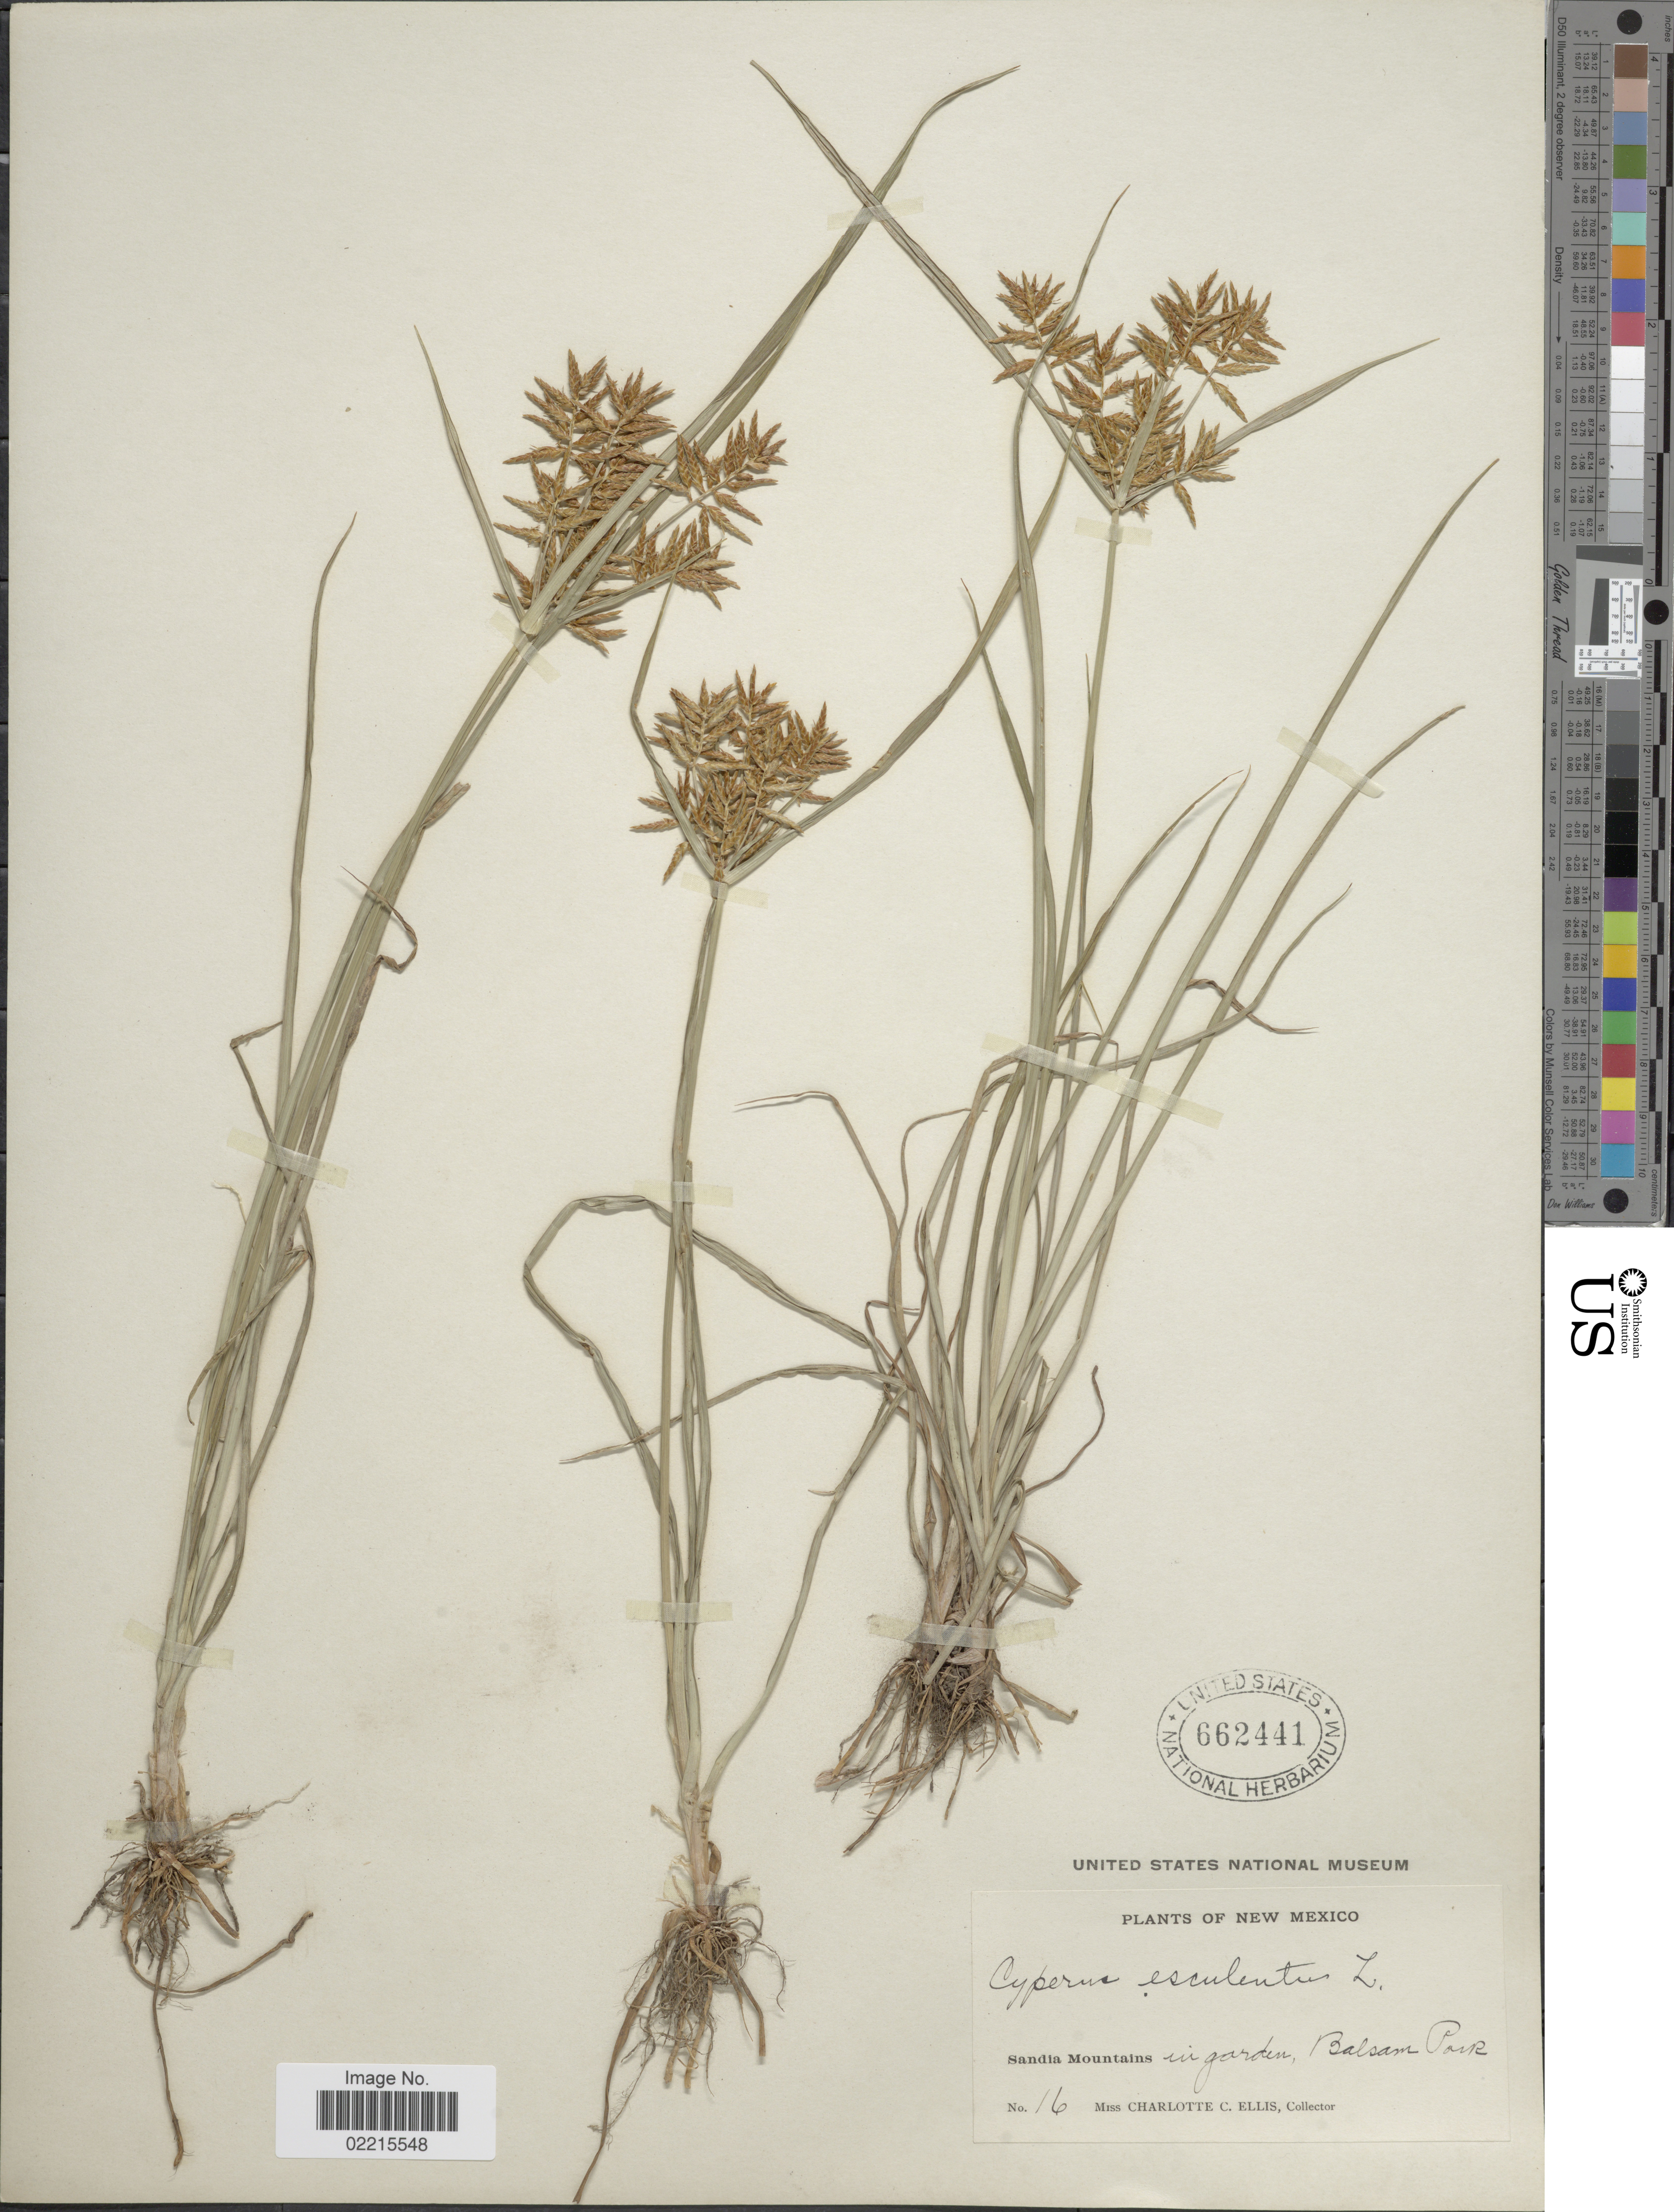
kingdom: Plantae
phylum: Tracheophyta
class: Liliopsida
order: Poales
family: Cyperaceae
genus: Cyperus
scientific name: Cyperus esculentus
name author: L.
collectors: C. C. Ellis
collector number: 16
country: United States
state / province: New Mexico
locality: Sandia Mountains in garden, Balsam Park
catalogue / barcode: US 662441